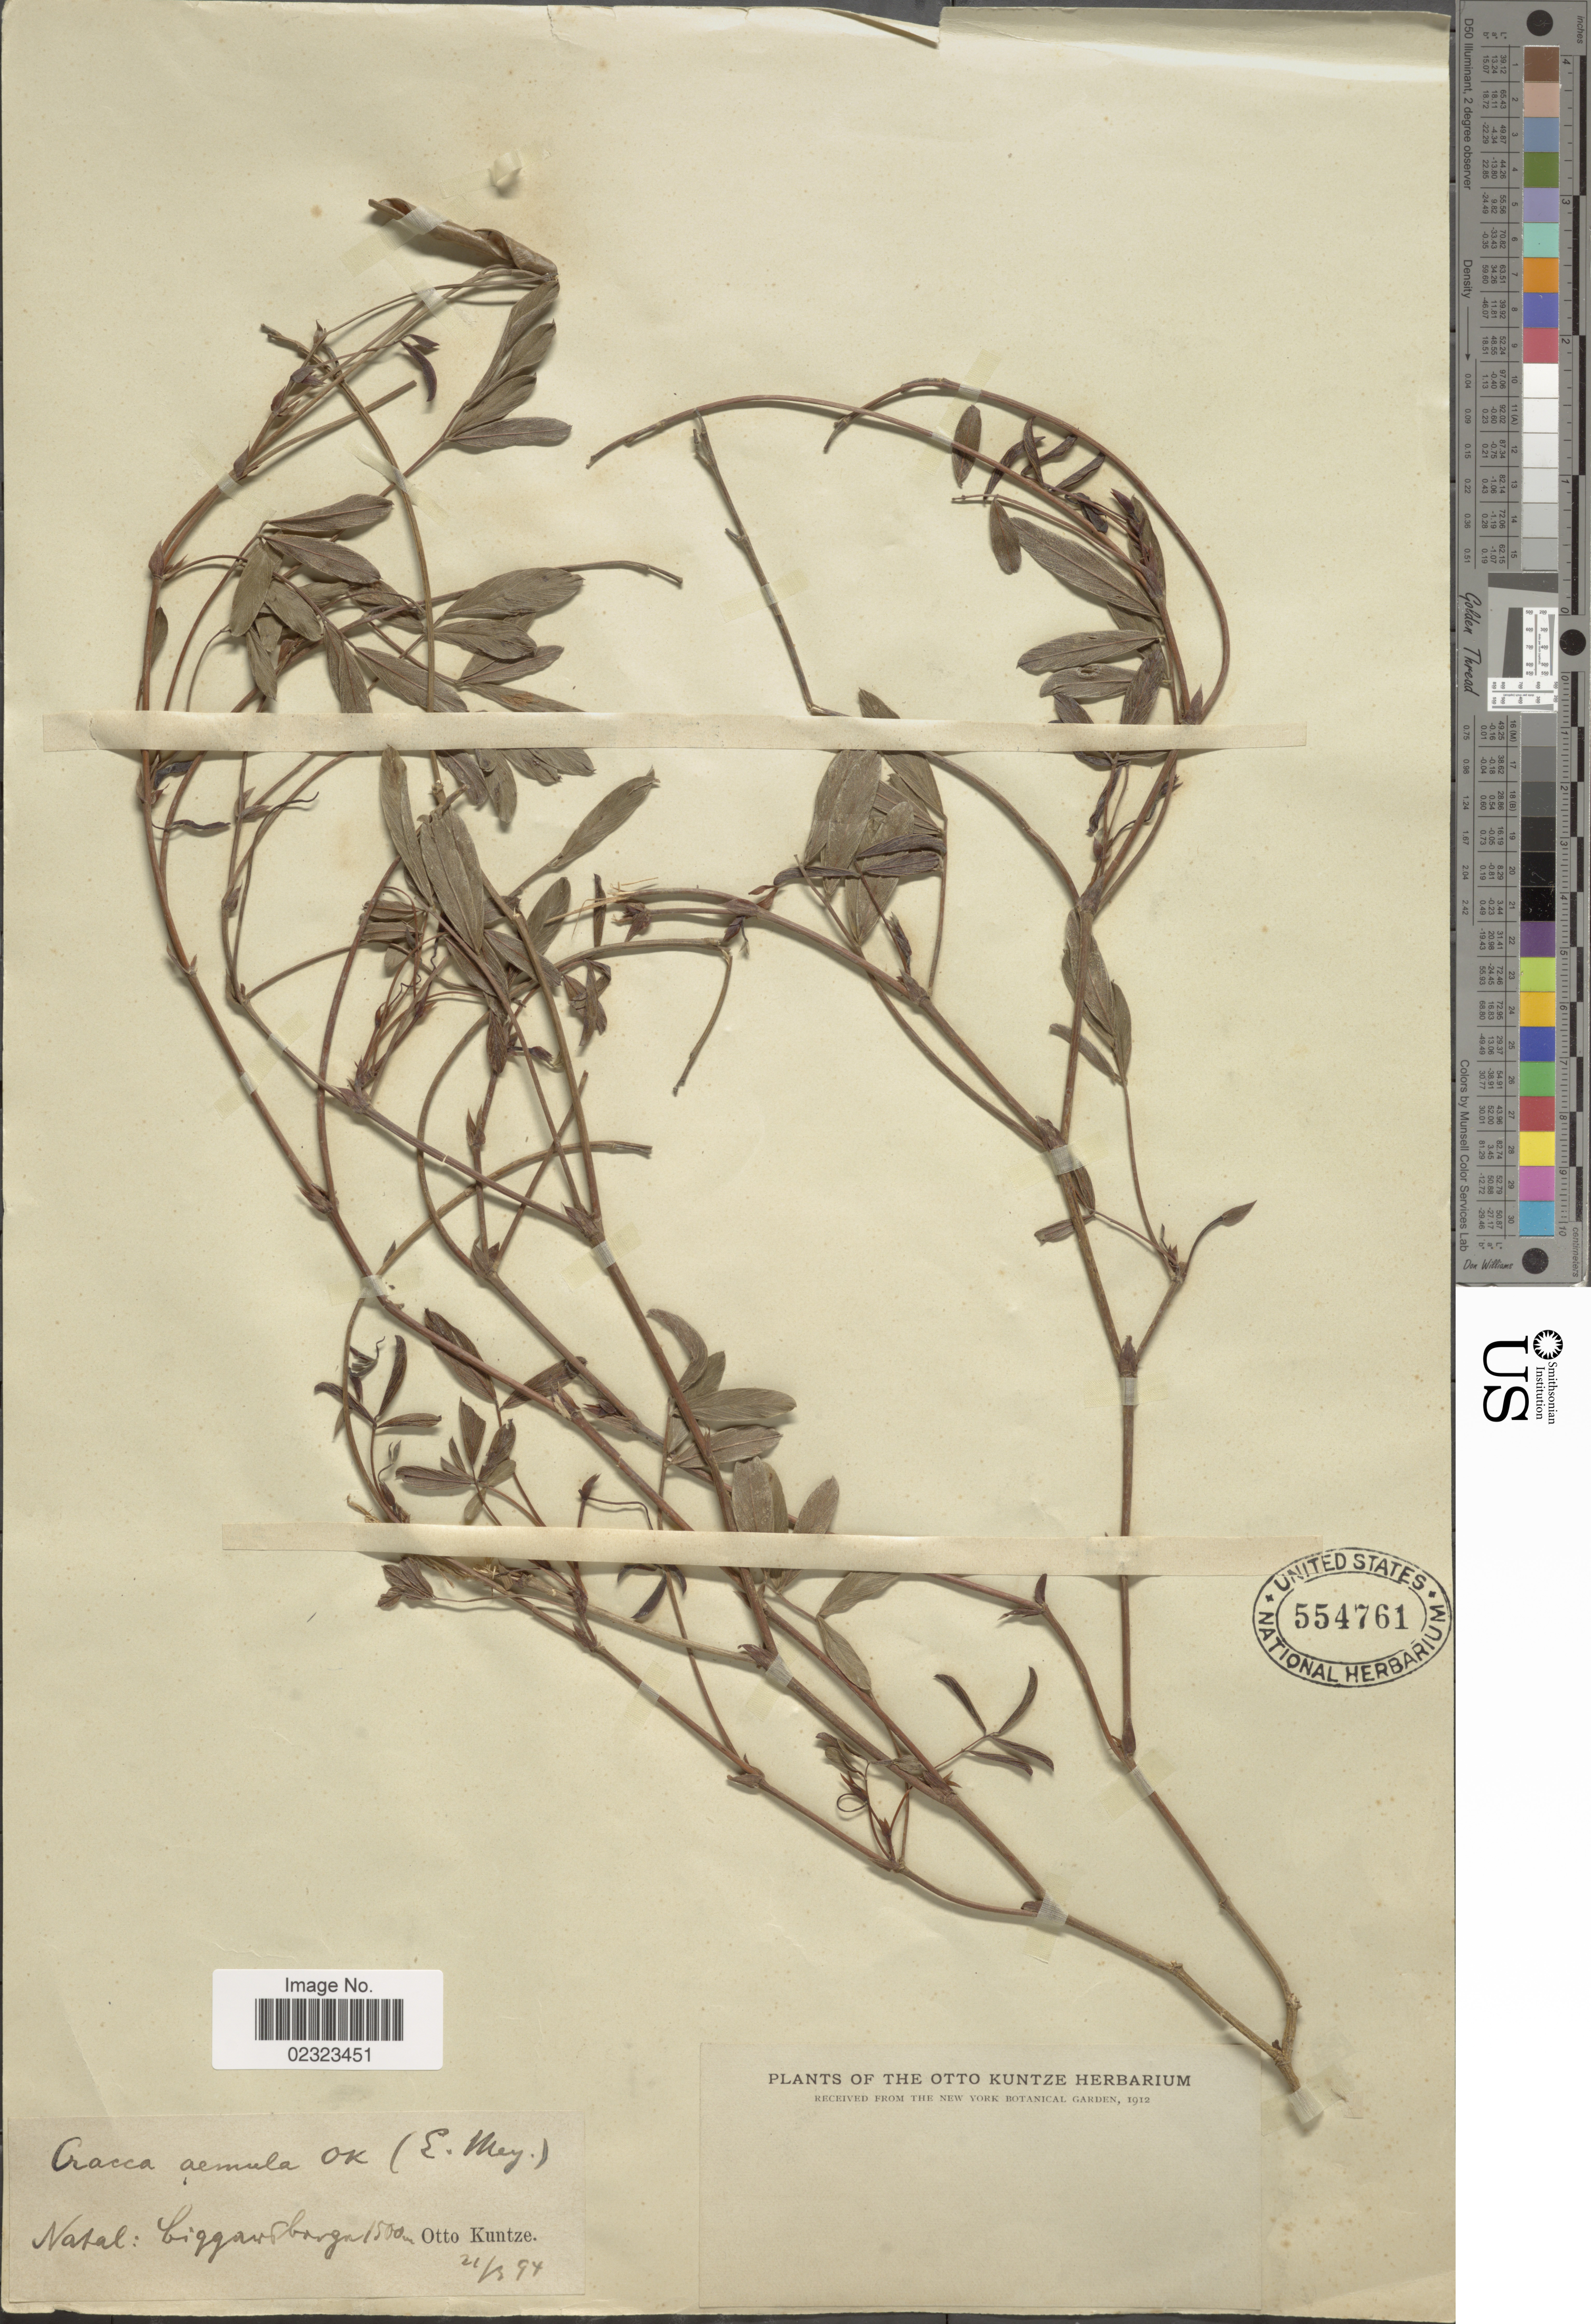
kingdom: Plantae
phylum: Tracheophyta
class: Magnoliopsida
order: Fabales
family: Fabaceae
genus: Tephrosia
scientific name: Tephrosia aemula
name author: (E. Mey.) Harv.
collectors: C.E.O. Kuntze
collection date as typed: Transcribed d/m/y: 21/3/94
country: South Africa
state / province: KwaZulu-Natal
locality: Natal: biggarsberg.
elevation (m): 1500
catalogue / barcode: US 554761